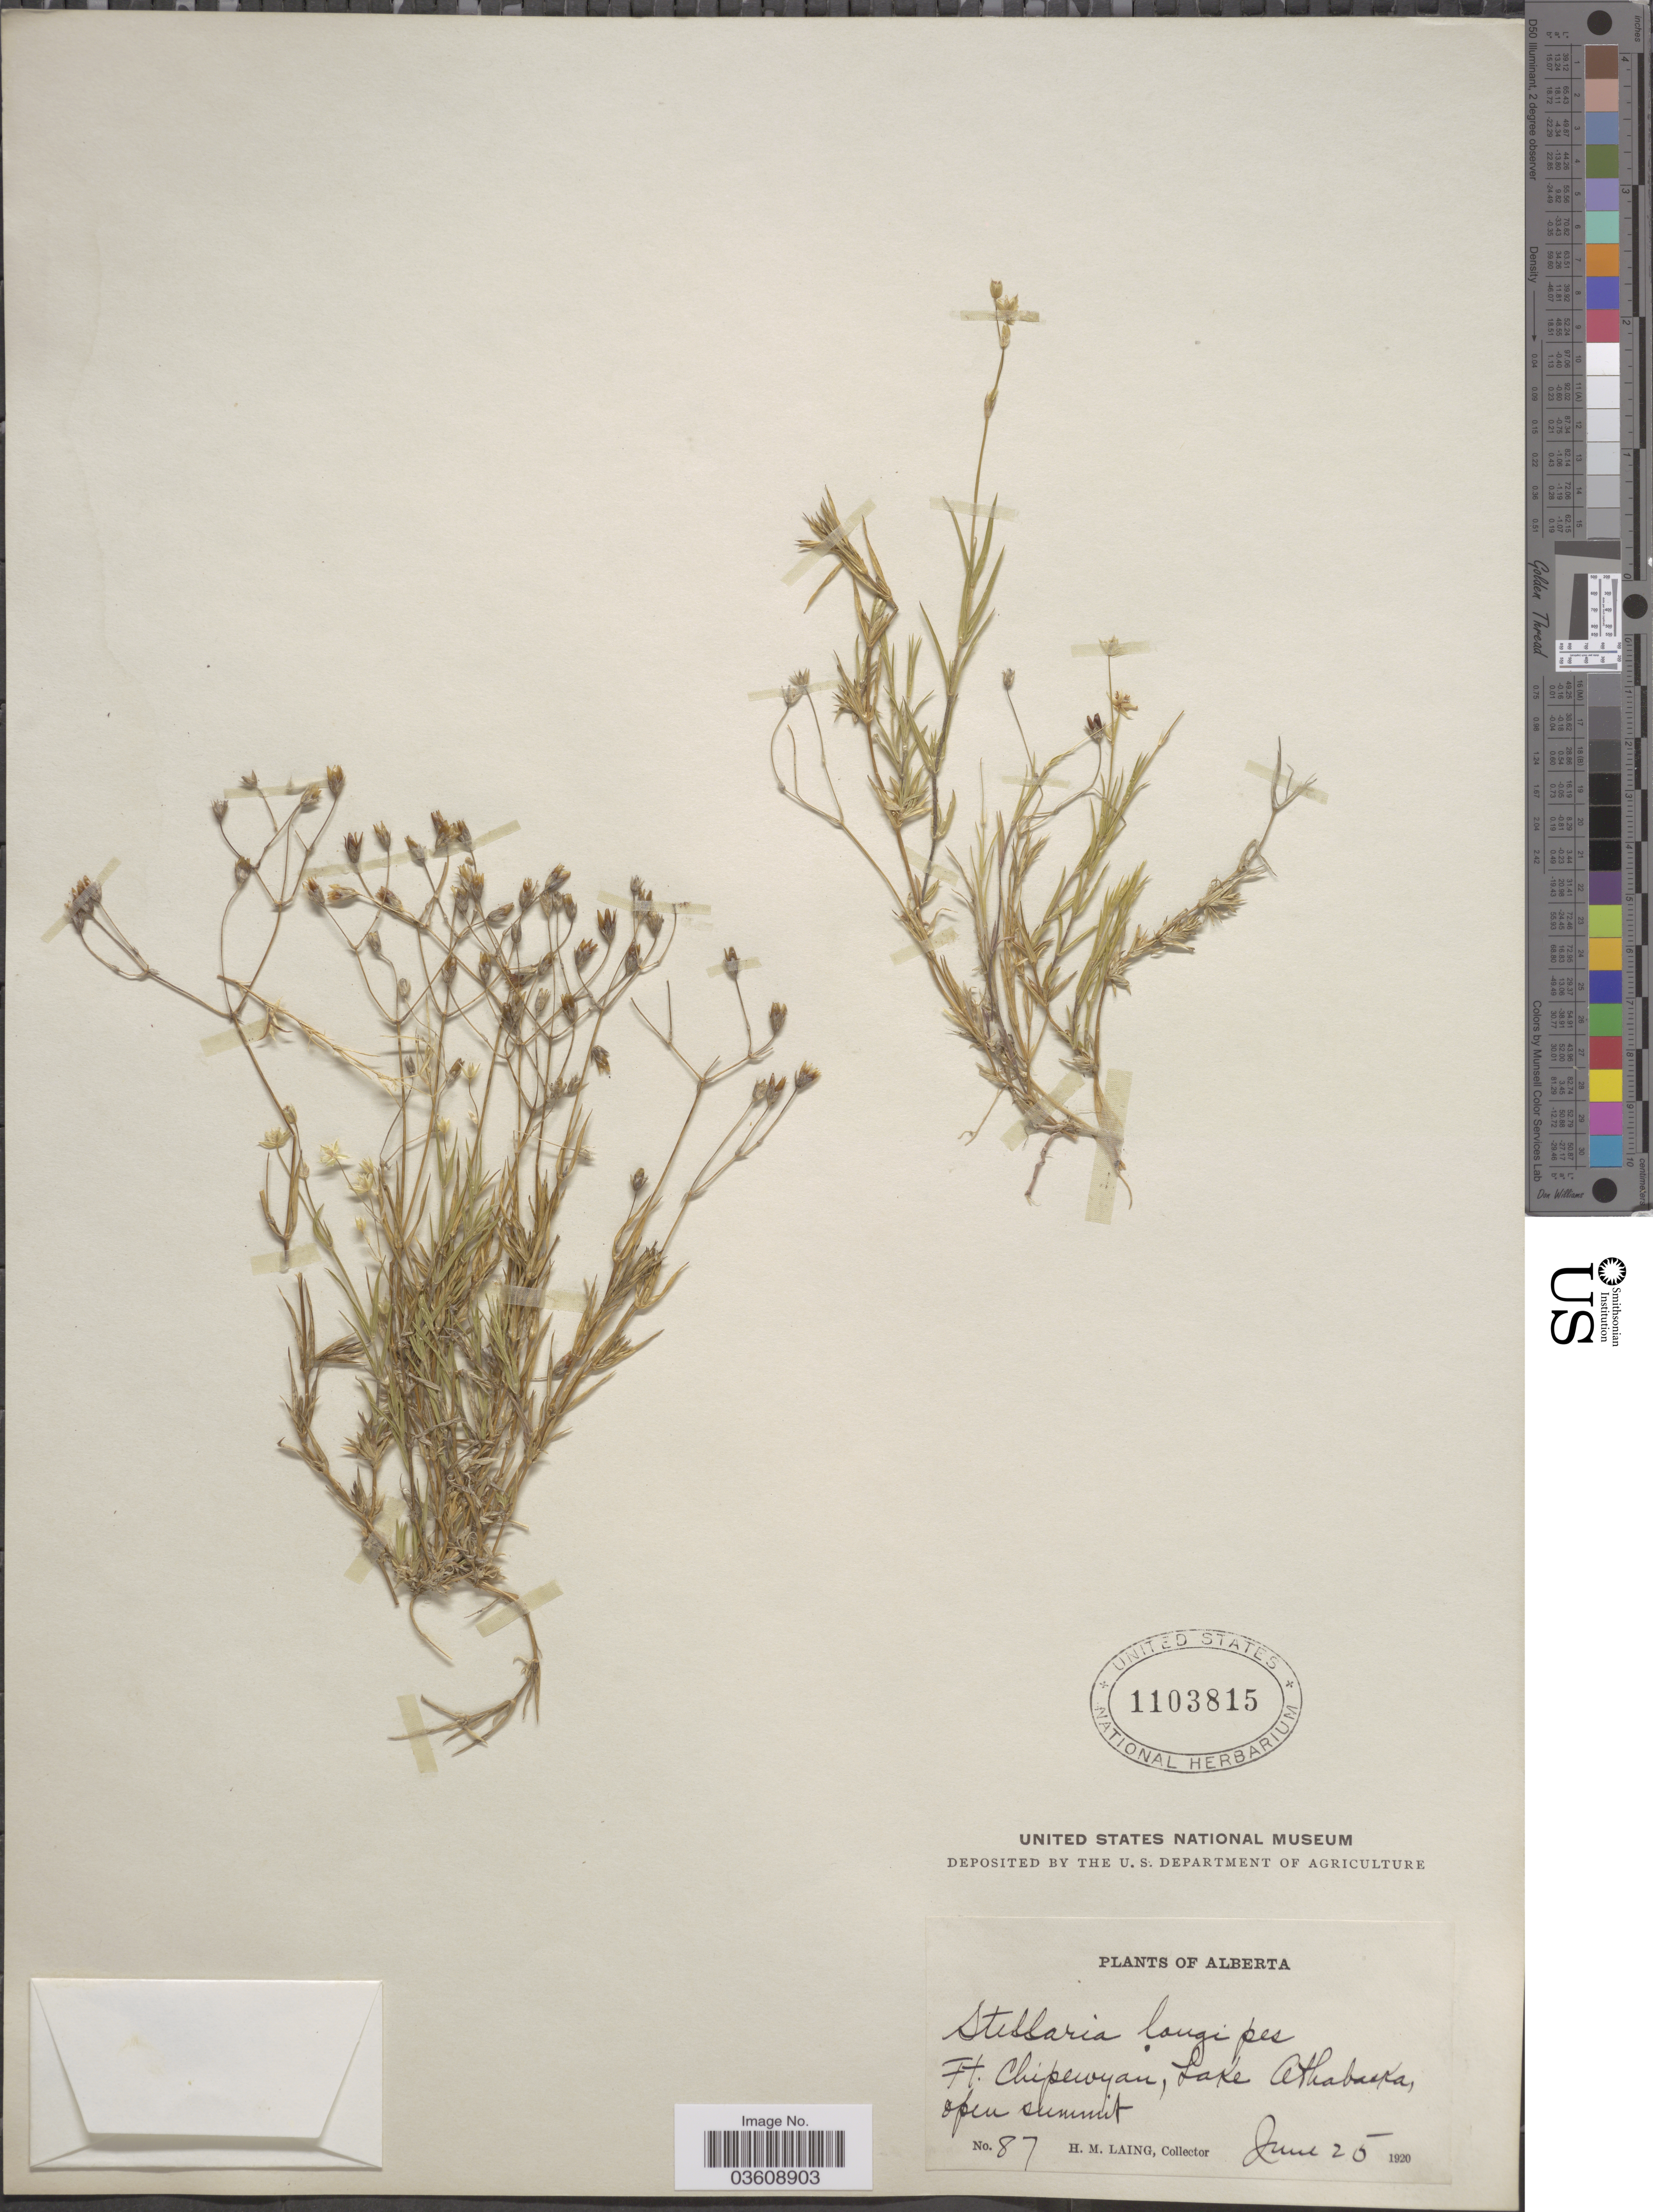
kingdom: Plantae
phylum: Tracheophyta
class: Magnoliopsida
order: Caryophyllales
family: Caryophyllaceae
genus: Stellaria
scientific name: Stellaria longipes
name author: Goldie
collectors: H. Laing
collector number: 87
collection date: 1920-06-25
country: Canada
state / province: Alberta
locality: Ft. Chipewyan, Lake Athabaska, open summit.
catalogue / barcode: US 1103815